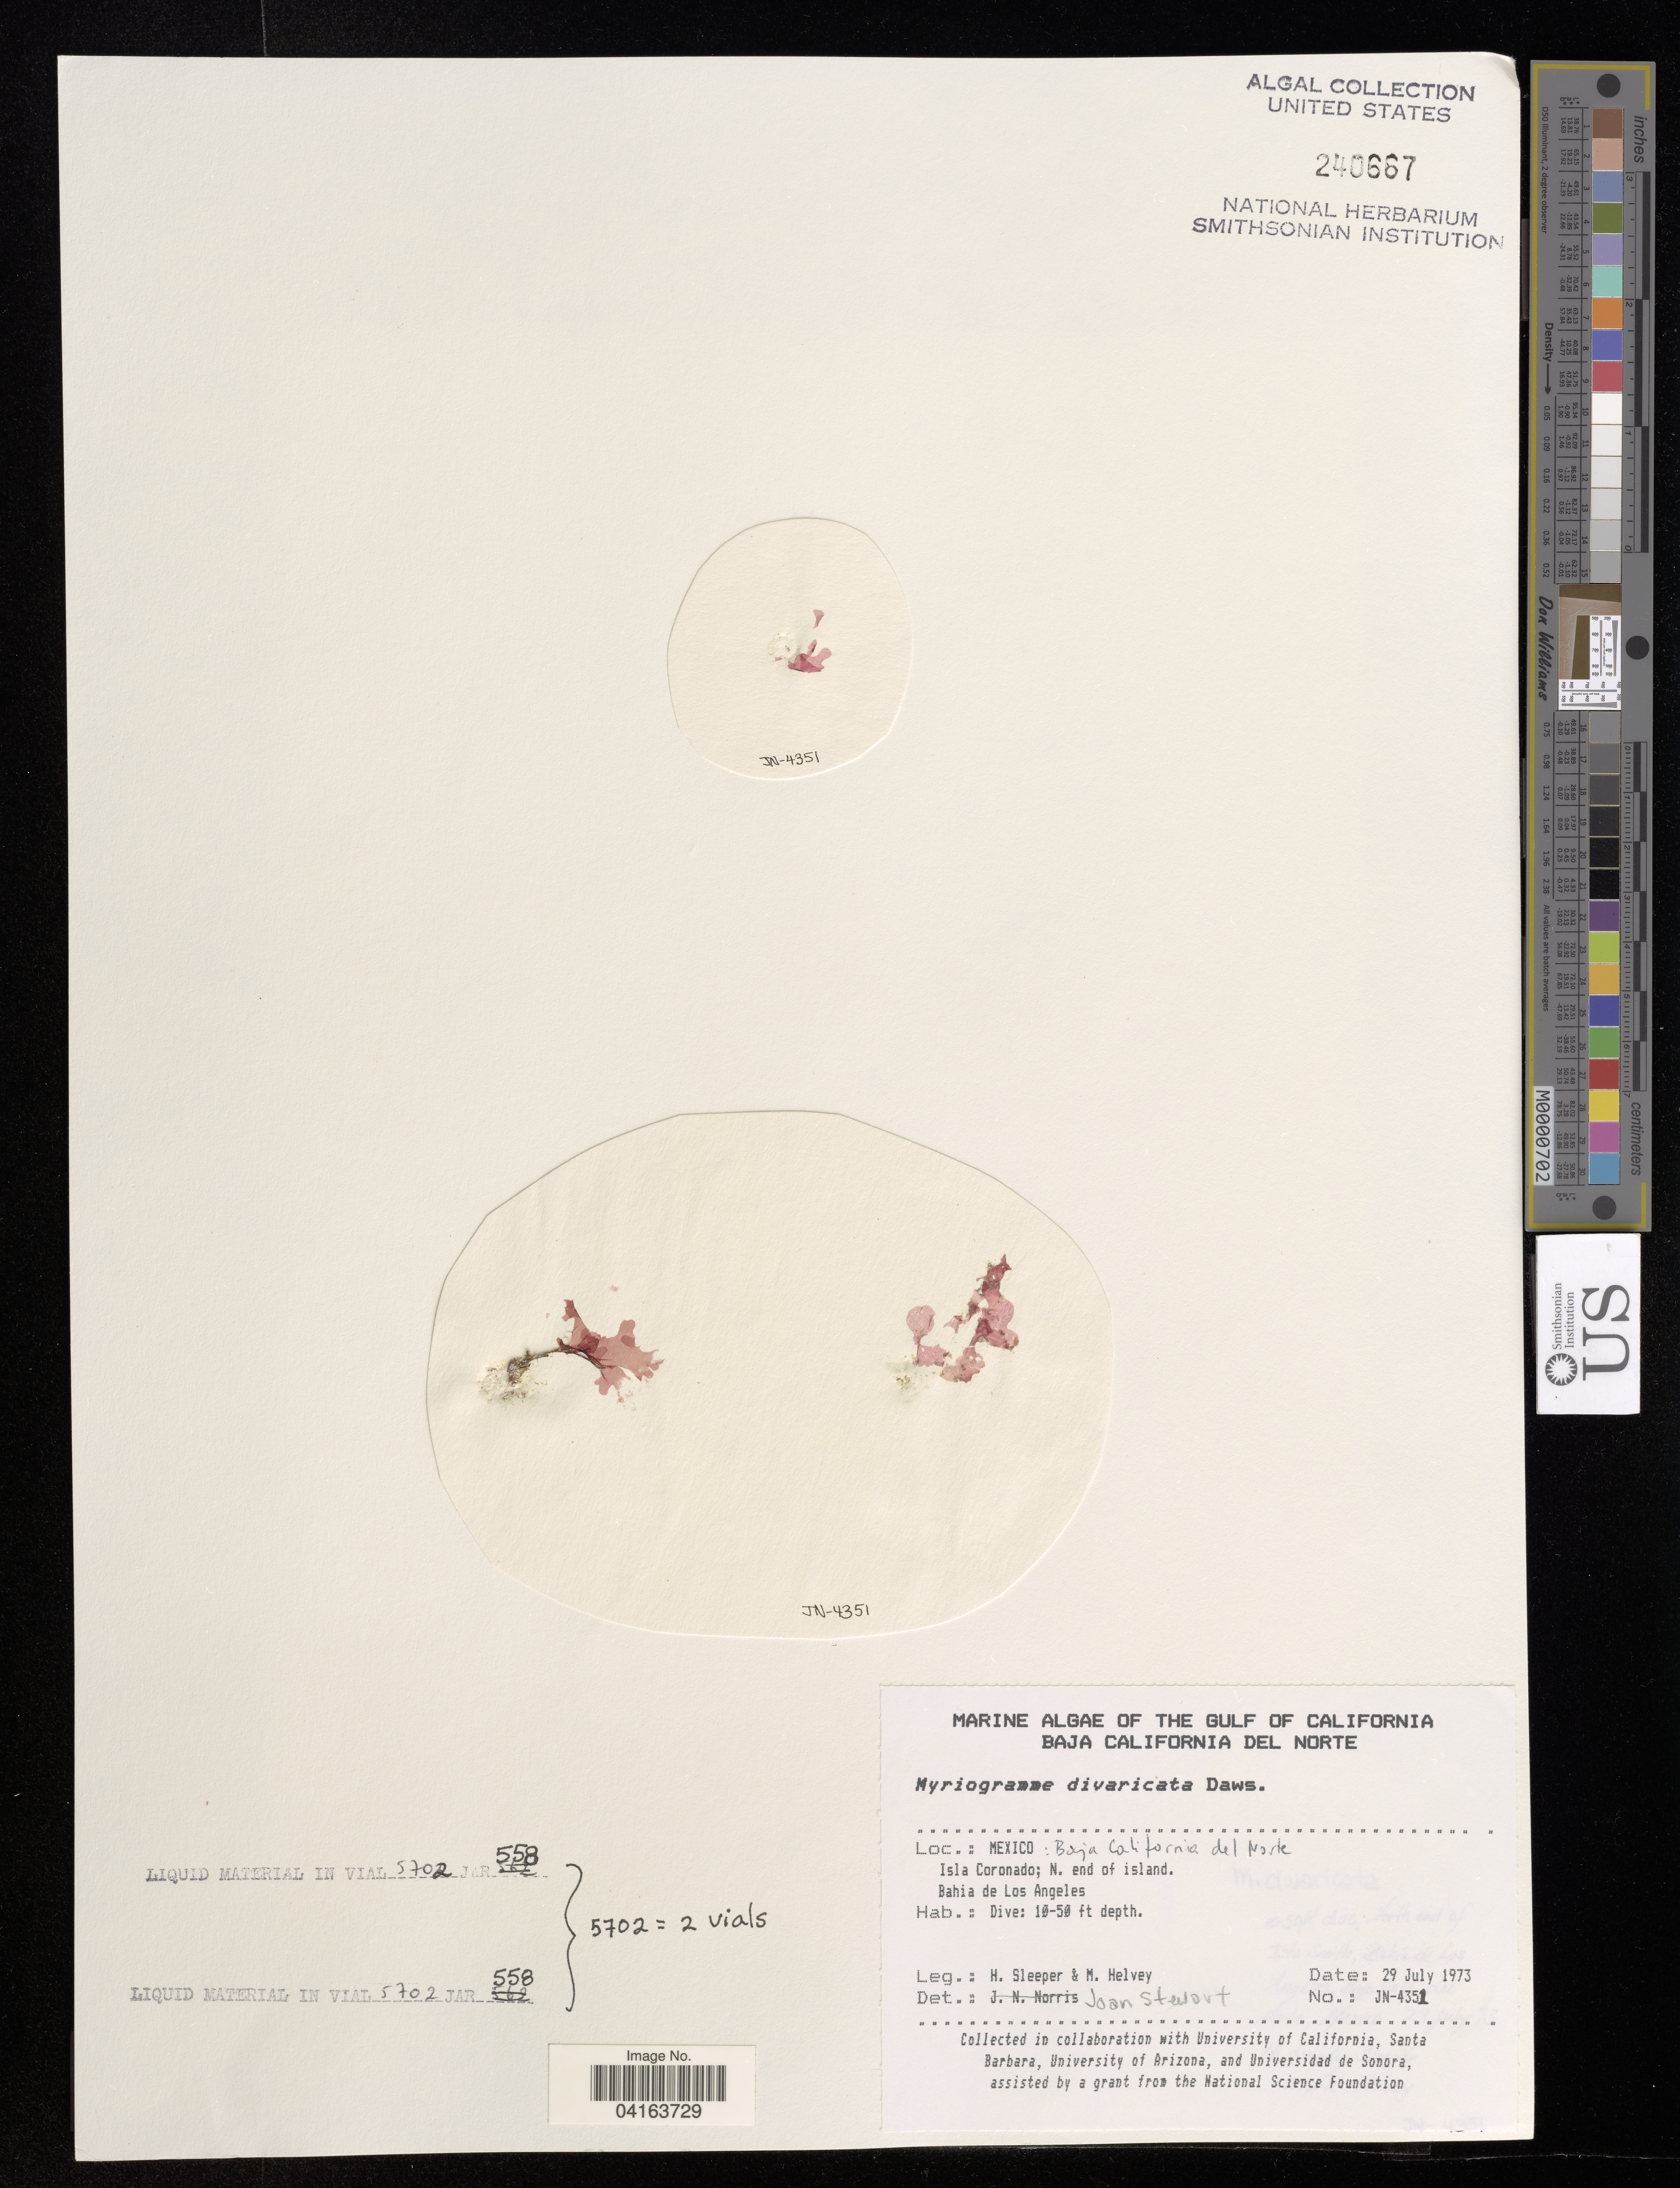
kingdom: Plantae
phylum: Rhodophyta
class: Florideophyceae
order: Ceramiales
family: Delesseriaceae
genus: Myriogramme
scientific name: Myriogramme divaricata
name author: E.Y. Dawson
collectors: H. Sleeper & M. Helvey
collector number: JN-4351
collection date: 1973-07-29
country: Mexico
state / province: Baja California Norte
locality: The Gulf of California. Isla Coronado; N. end of island. Bahia de Los Angeles.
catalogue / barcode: US 240667